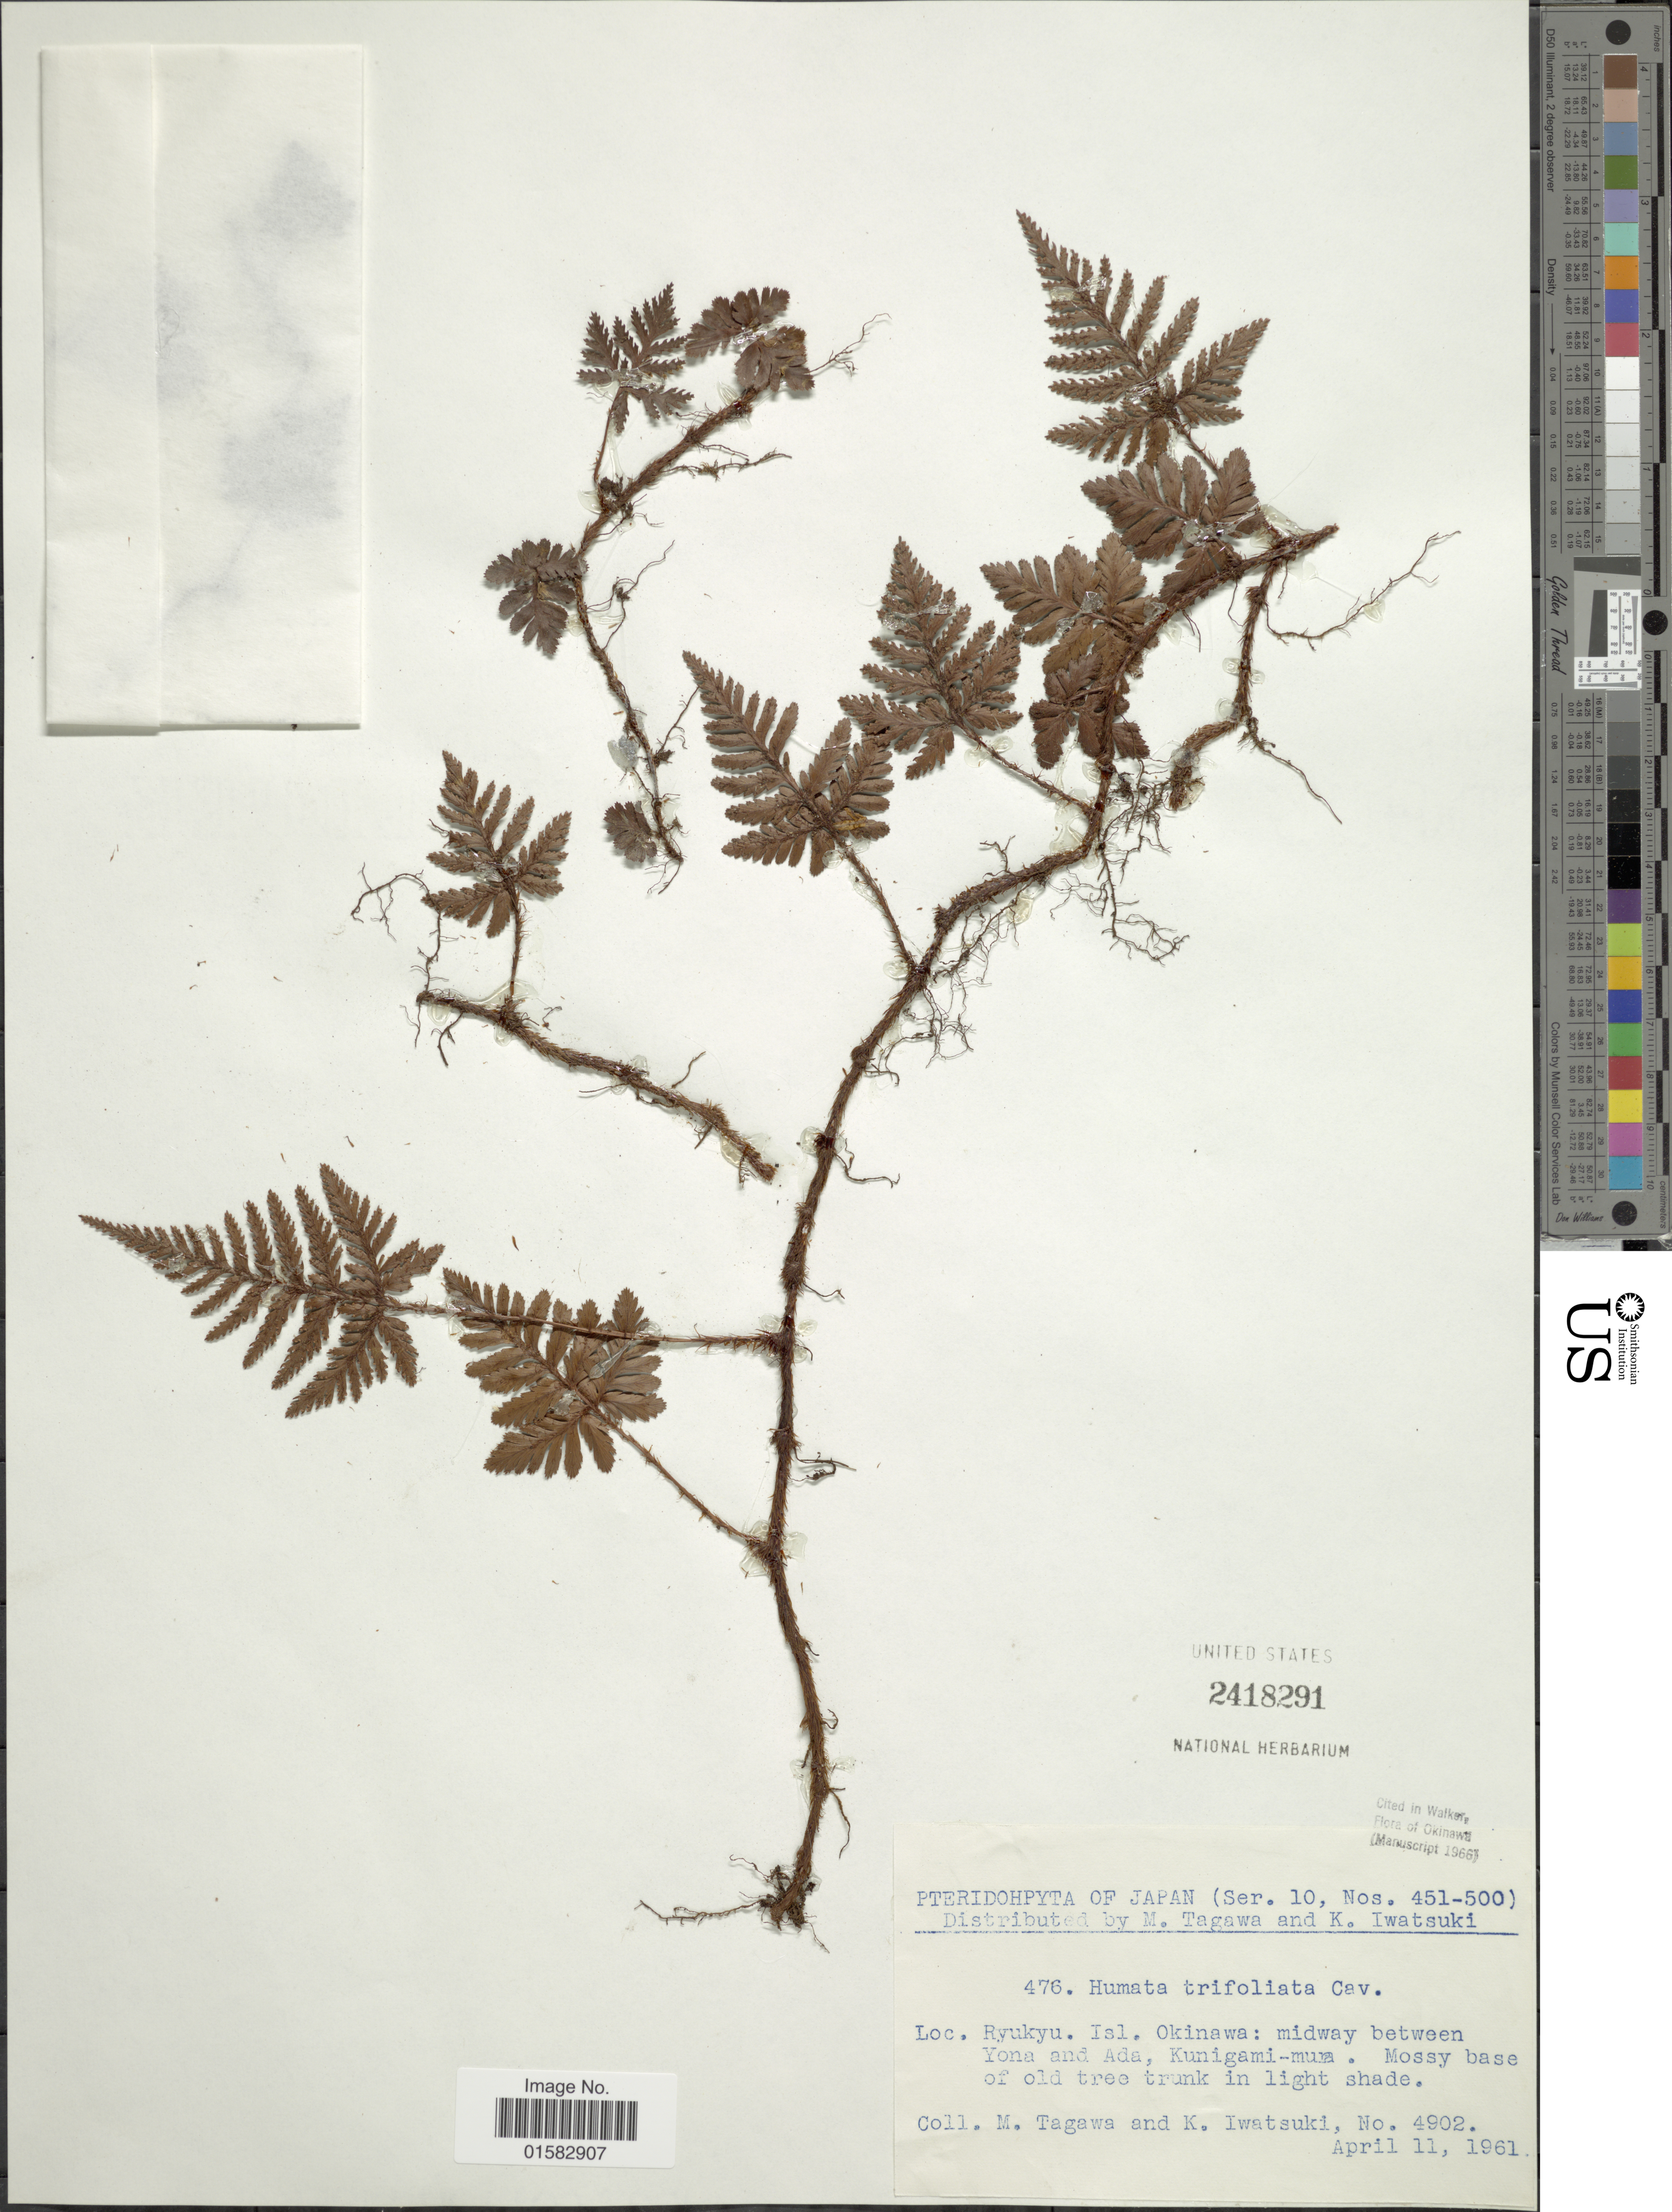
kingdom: Plantae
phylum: Tracheophyta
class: Polypodiopsida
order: Polypodiales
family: Davalliaceae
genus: Davallia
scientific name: Davallia repens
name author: (L. f.) Kuhn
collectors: M. Tagawa & K. Iwatsuki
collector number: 4902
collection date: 1961-04-11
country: Japan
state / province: Okinawa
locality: Ryukyu. Isl., Midway between Yona and Ada, Kunigami-mua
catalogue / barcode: US 2418291